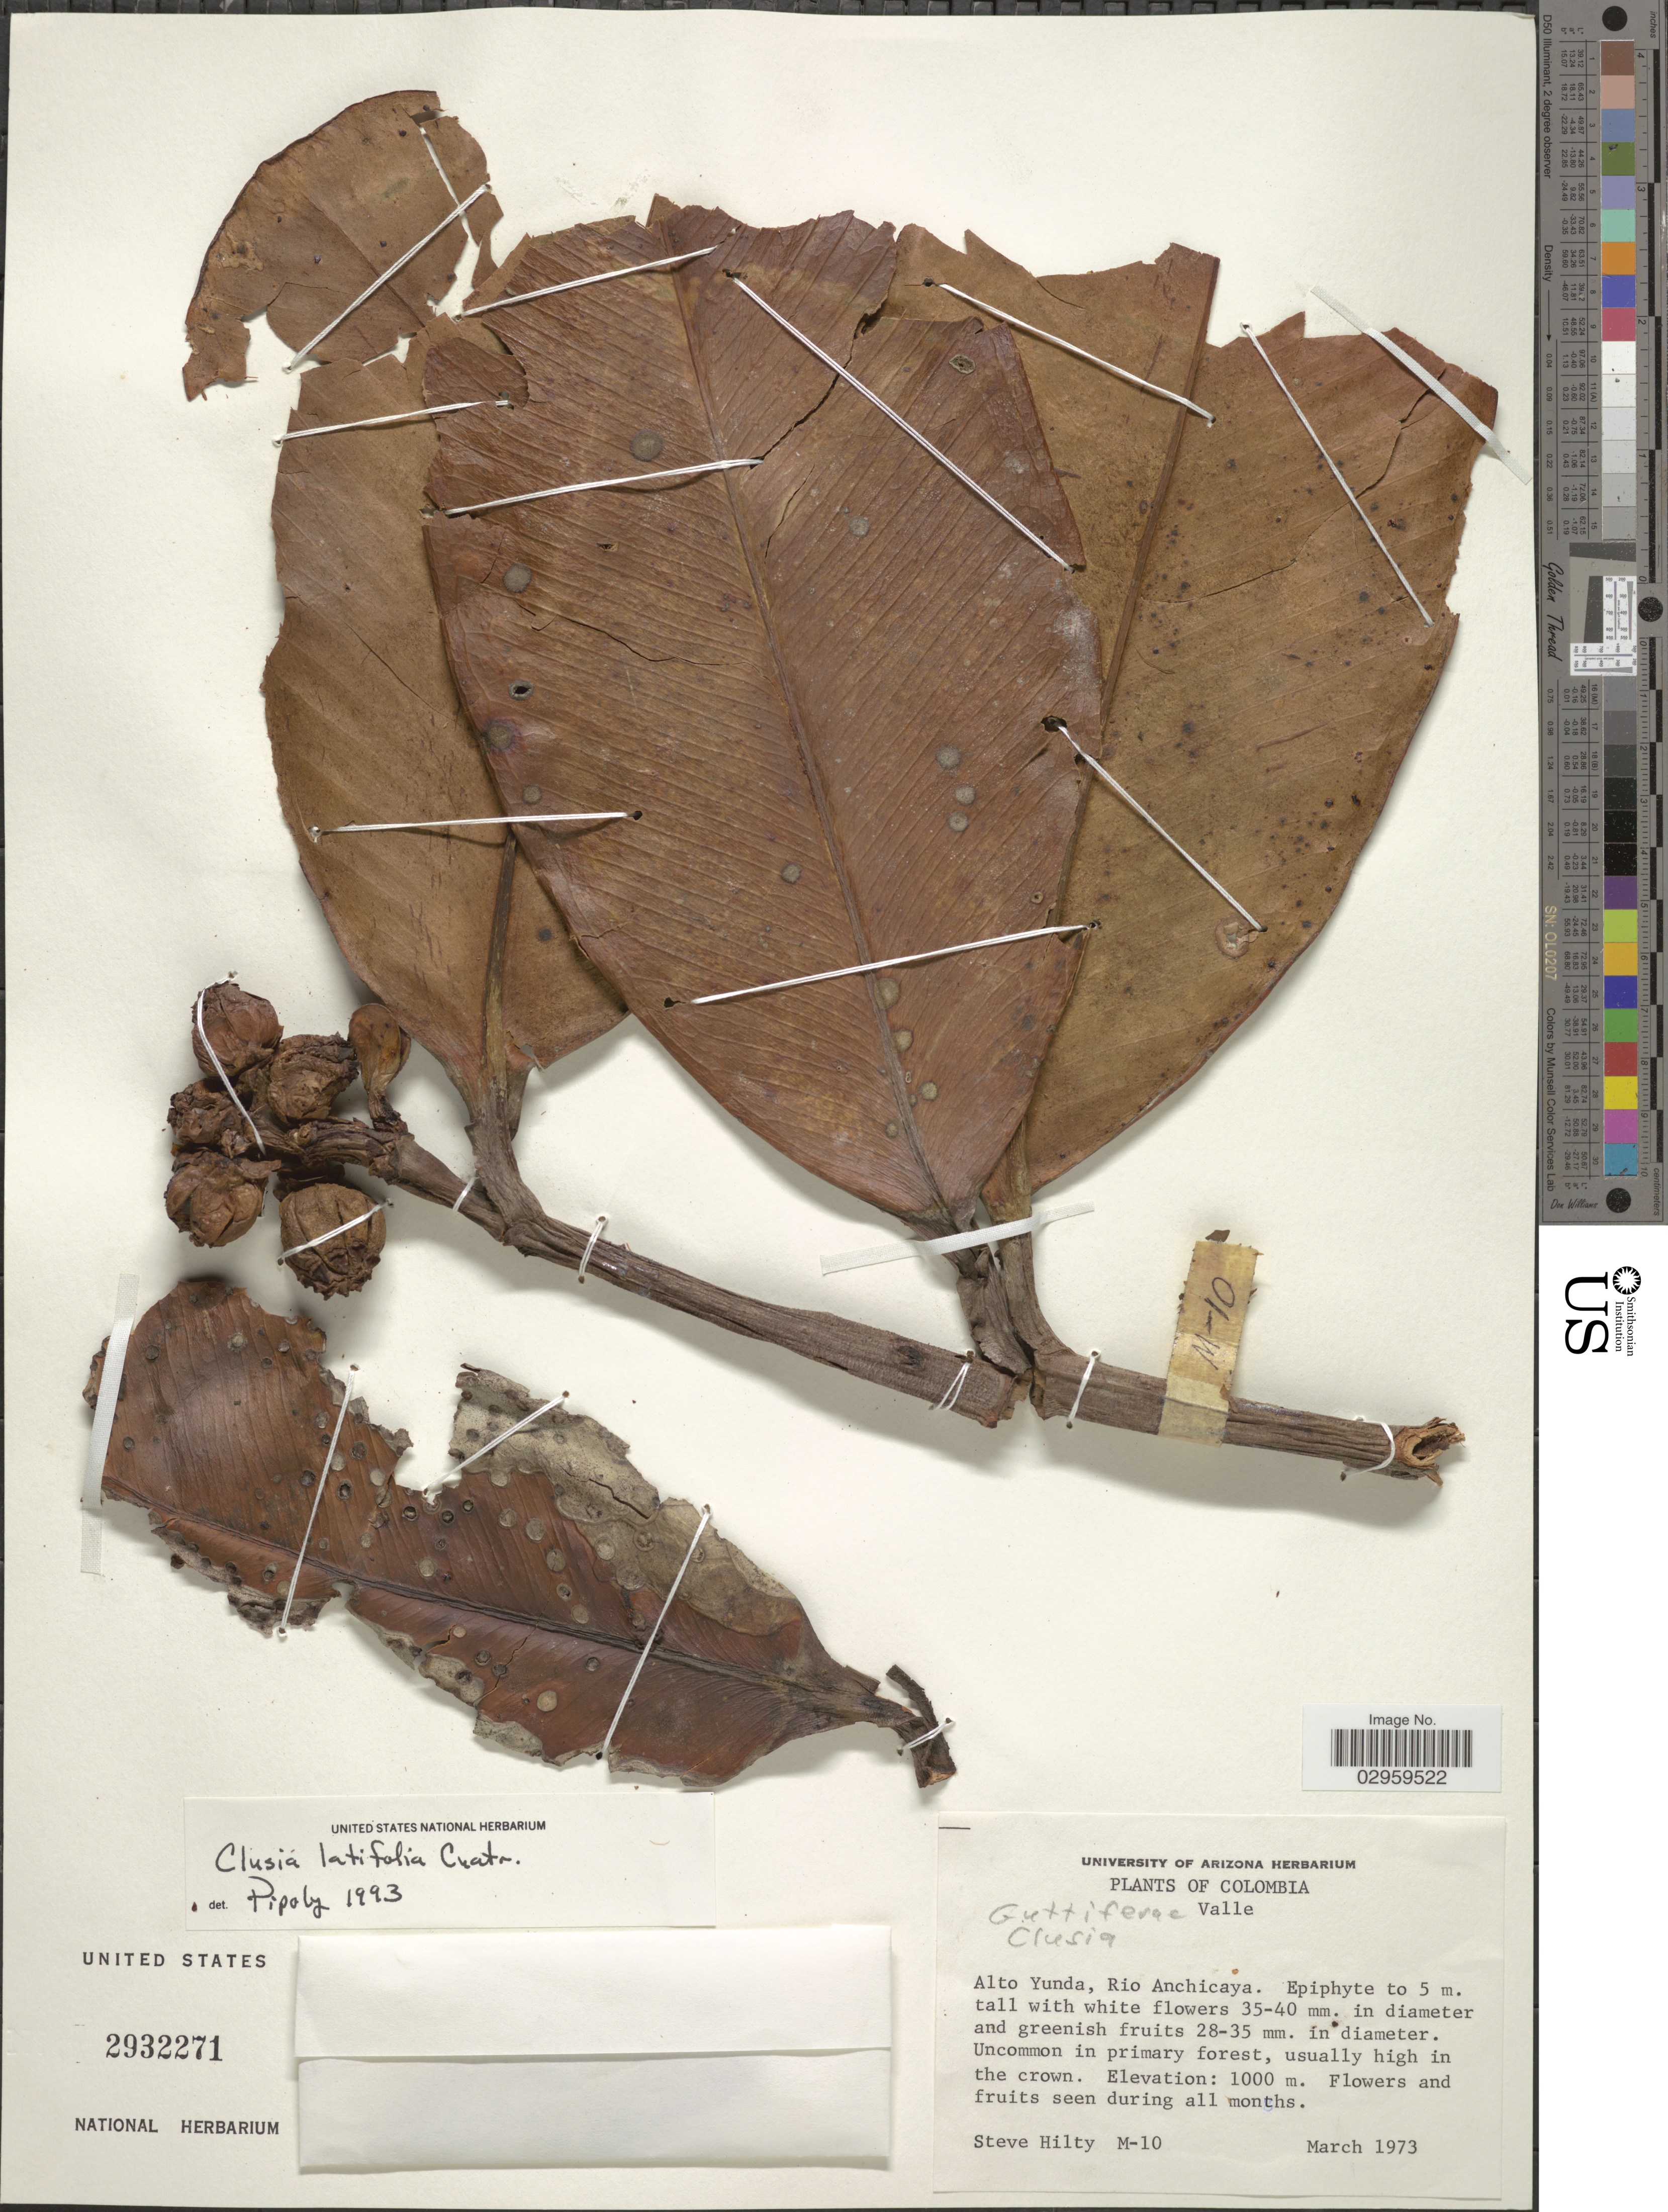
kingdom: Plantae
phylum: Tracheophyta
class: Magnoliopsida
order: Malpighiales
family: Clusiaceae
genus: Clusia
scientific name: Clusia latifolia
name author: Cuatrec.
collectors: S. Hilty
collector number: M-10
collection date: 1973-03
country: Colombia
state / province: Valle del Cauca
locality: Valle. Alto Yunda, Rio Anchicaya.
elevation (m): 1000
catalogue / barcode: US 2932271